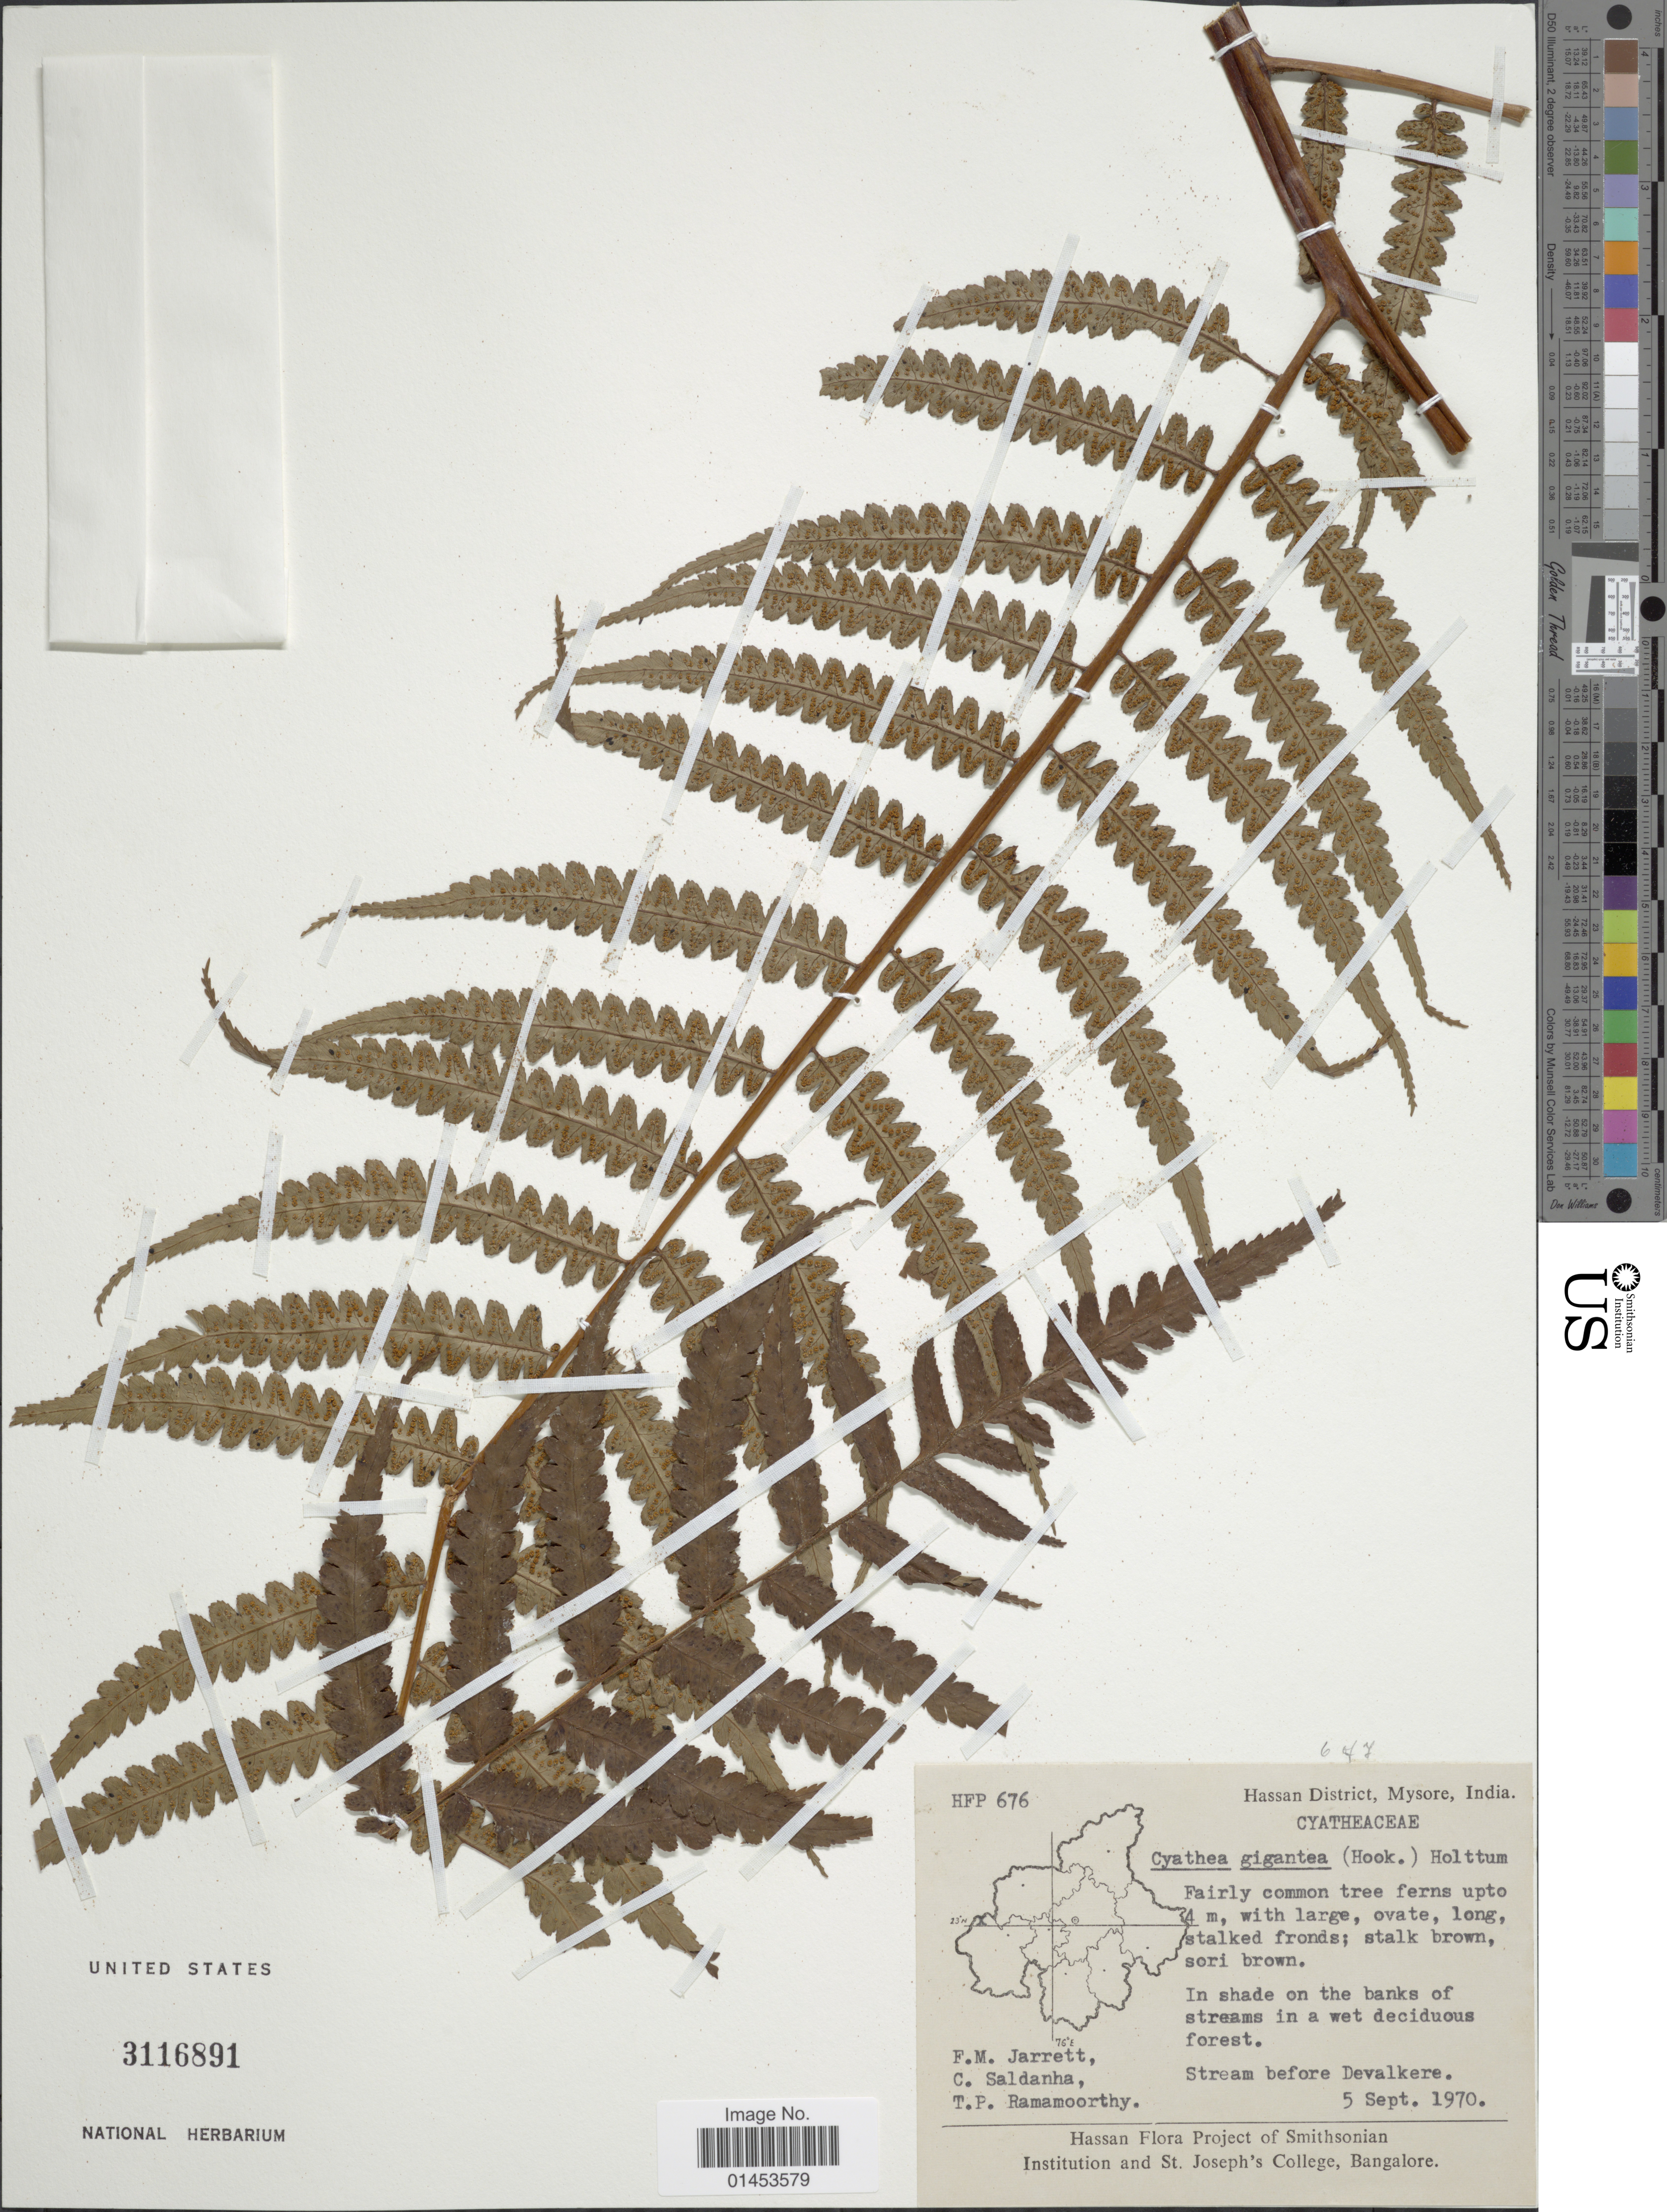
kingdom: Plantae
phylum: Tracheophyta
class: Polypodiopsida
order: Cyatheales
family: Cyatheaceae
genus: Cyathea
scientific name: Cyathea gigantea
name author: (Wall. ex Hook.) Holttum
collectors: F. M. Jarrett, C. Saldanha & T. P. Ramamoorthy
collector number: HFP676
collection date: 1970-09-05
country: India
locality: Hasssan District, Mysore, India, in shade of the banks of streams in a wet deciduous forest, stream before Devalkere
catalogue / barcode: US 3116891